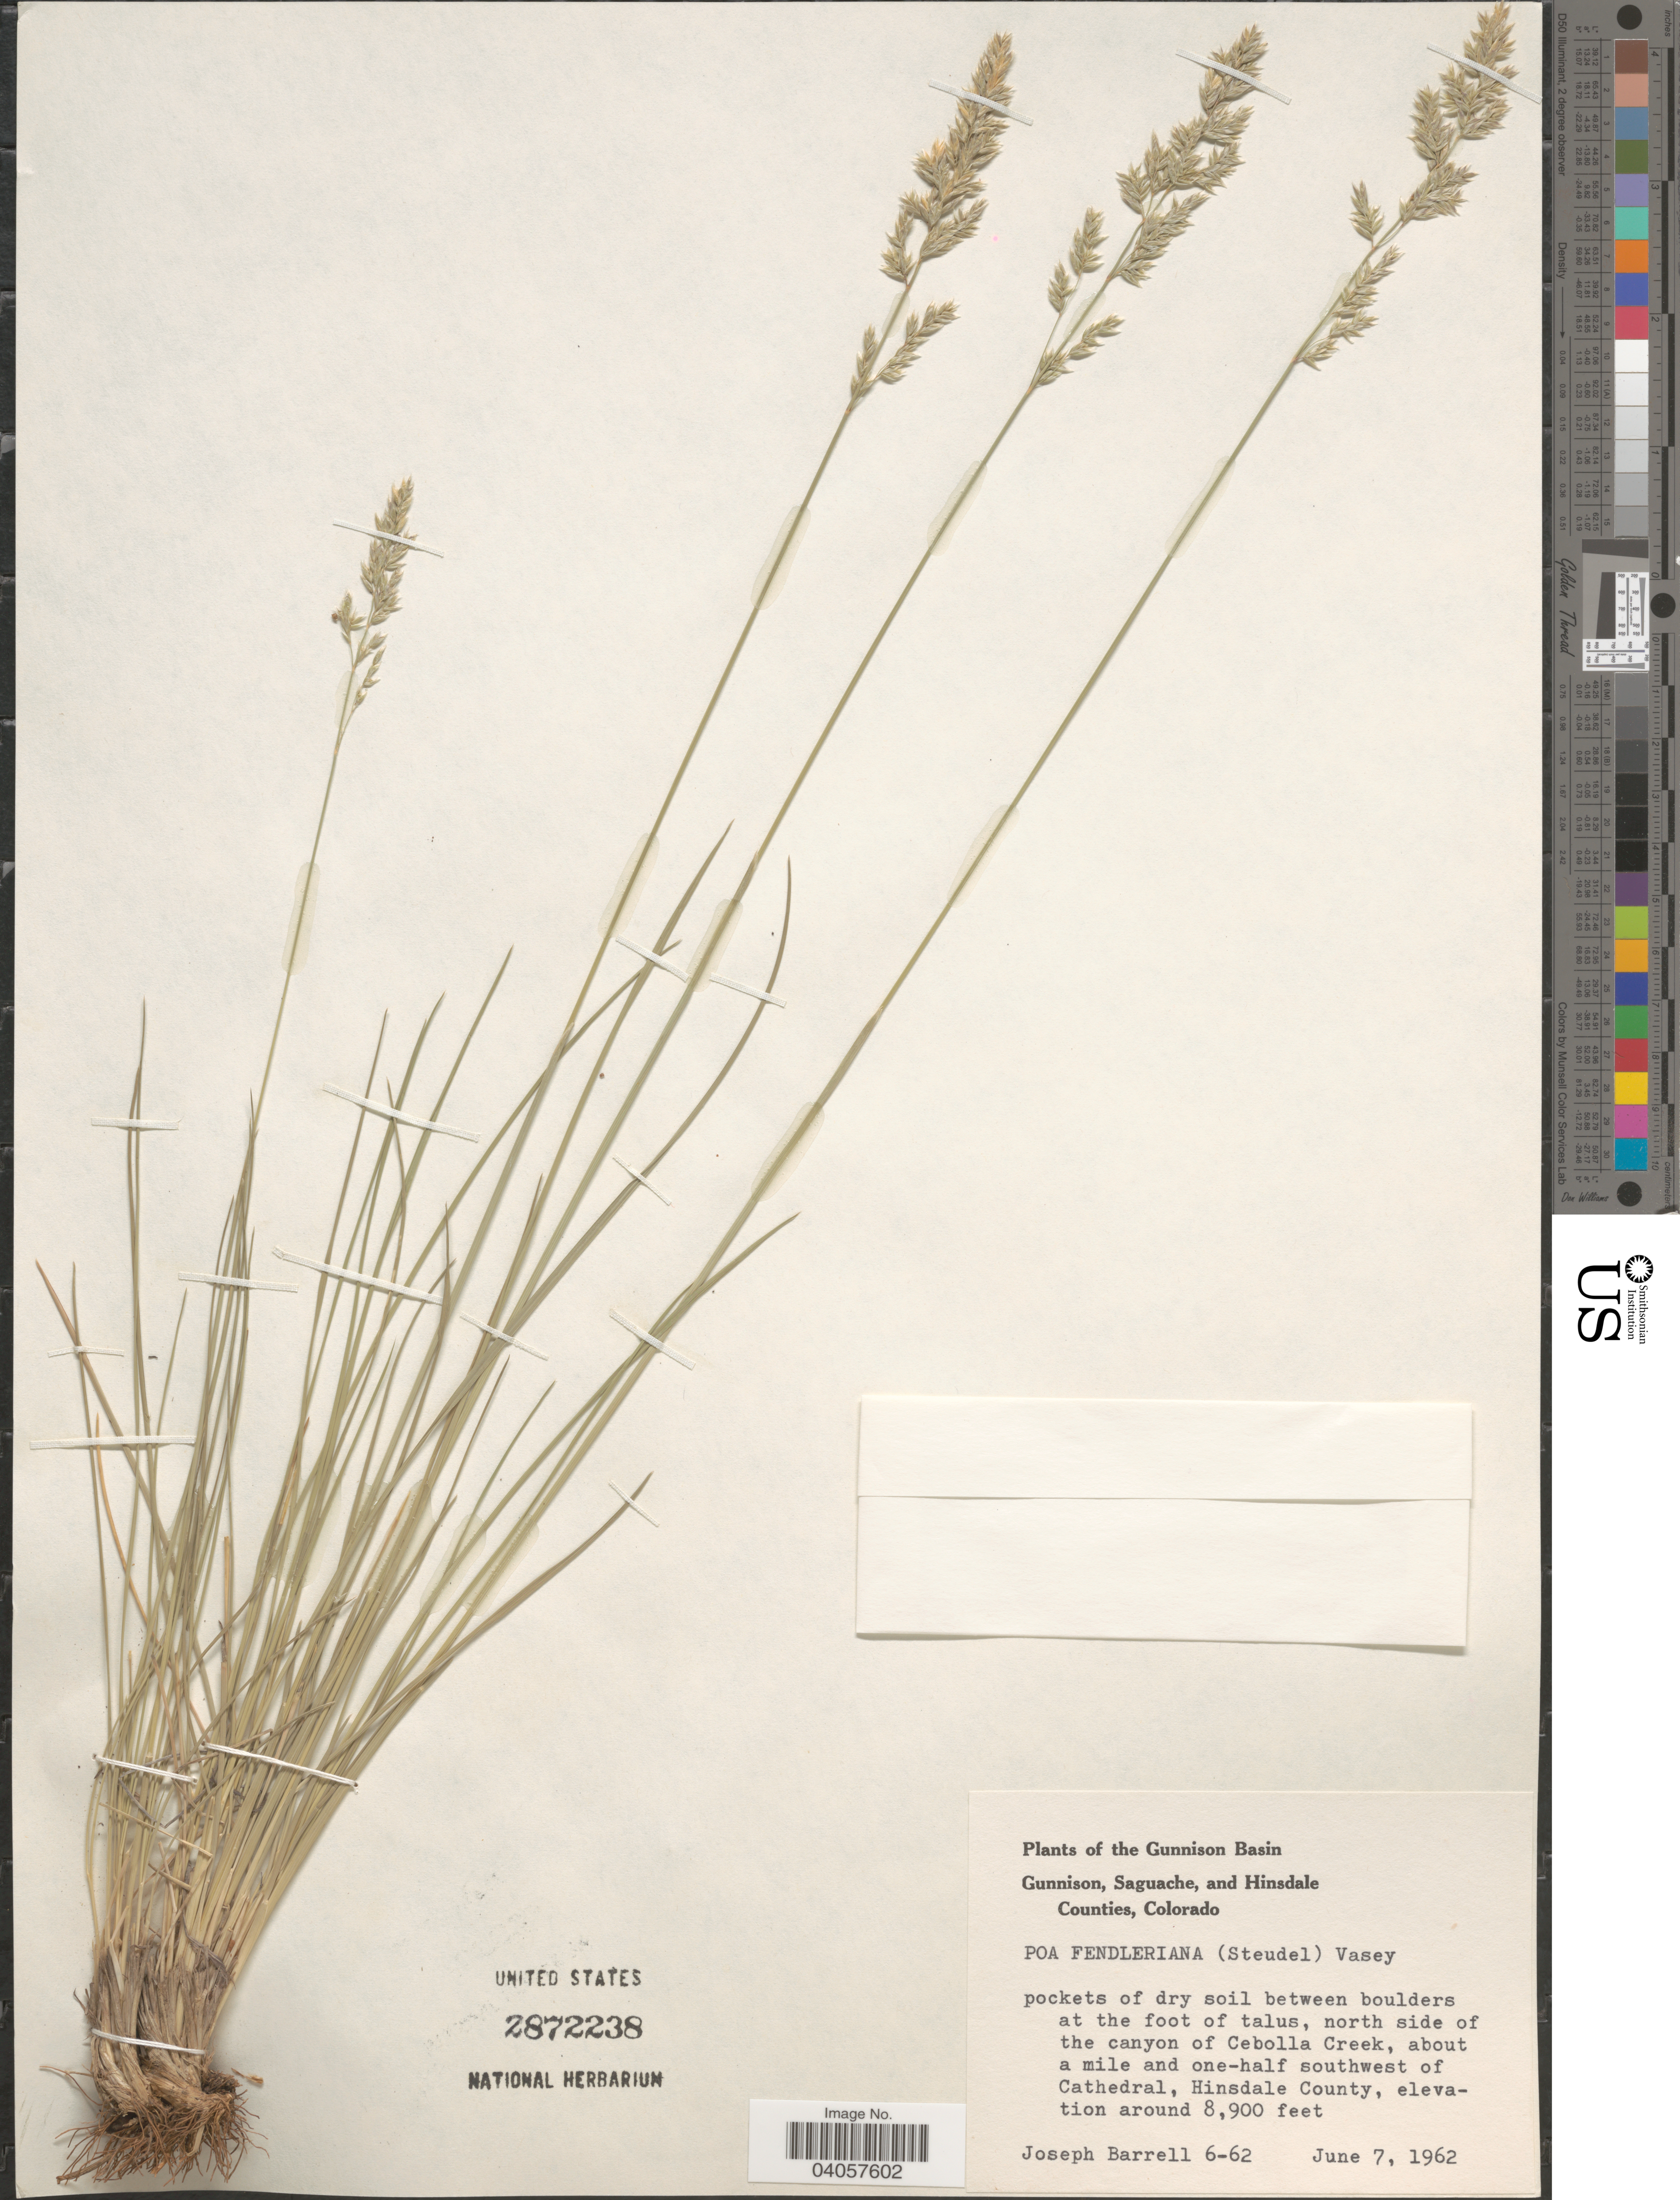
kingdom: Plantae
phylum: Tracheophyta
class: Liliopsida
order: Poales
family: Poaceae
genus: Poa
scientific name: Poa fendleriana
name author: (Steud.) Vasey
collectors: J. Barrell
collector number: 6-62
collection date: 1962-06-07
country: United States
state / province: Colorado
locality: Gunnison Basin. Between boulders at the foot of talus, north side of the canyon of Cebolla Creek, about a mile and one-half southwest of Cathedral, Hinsdale County.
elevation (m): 2713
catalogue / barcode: US 2872238